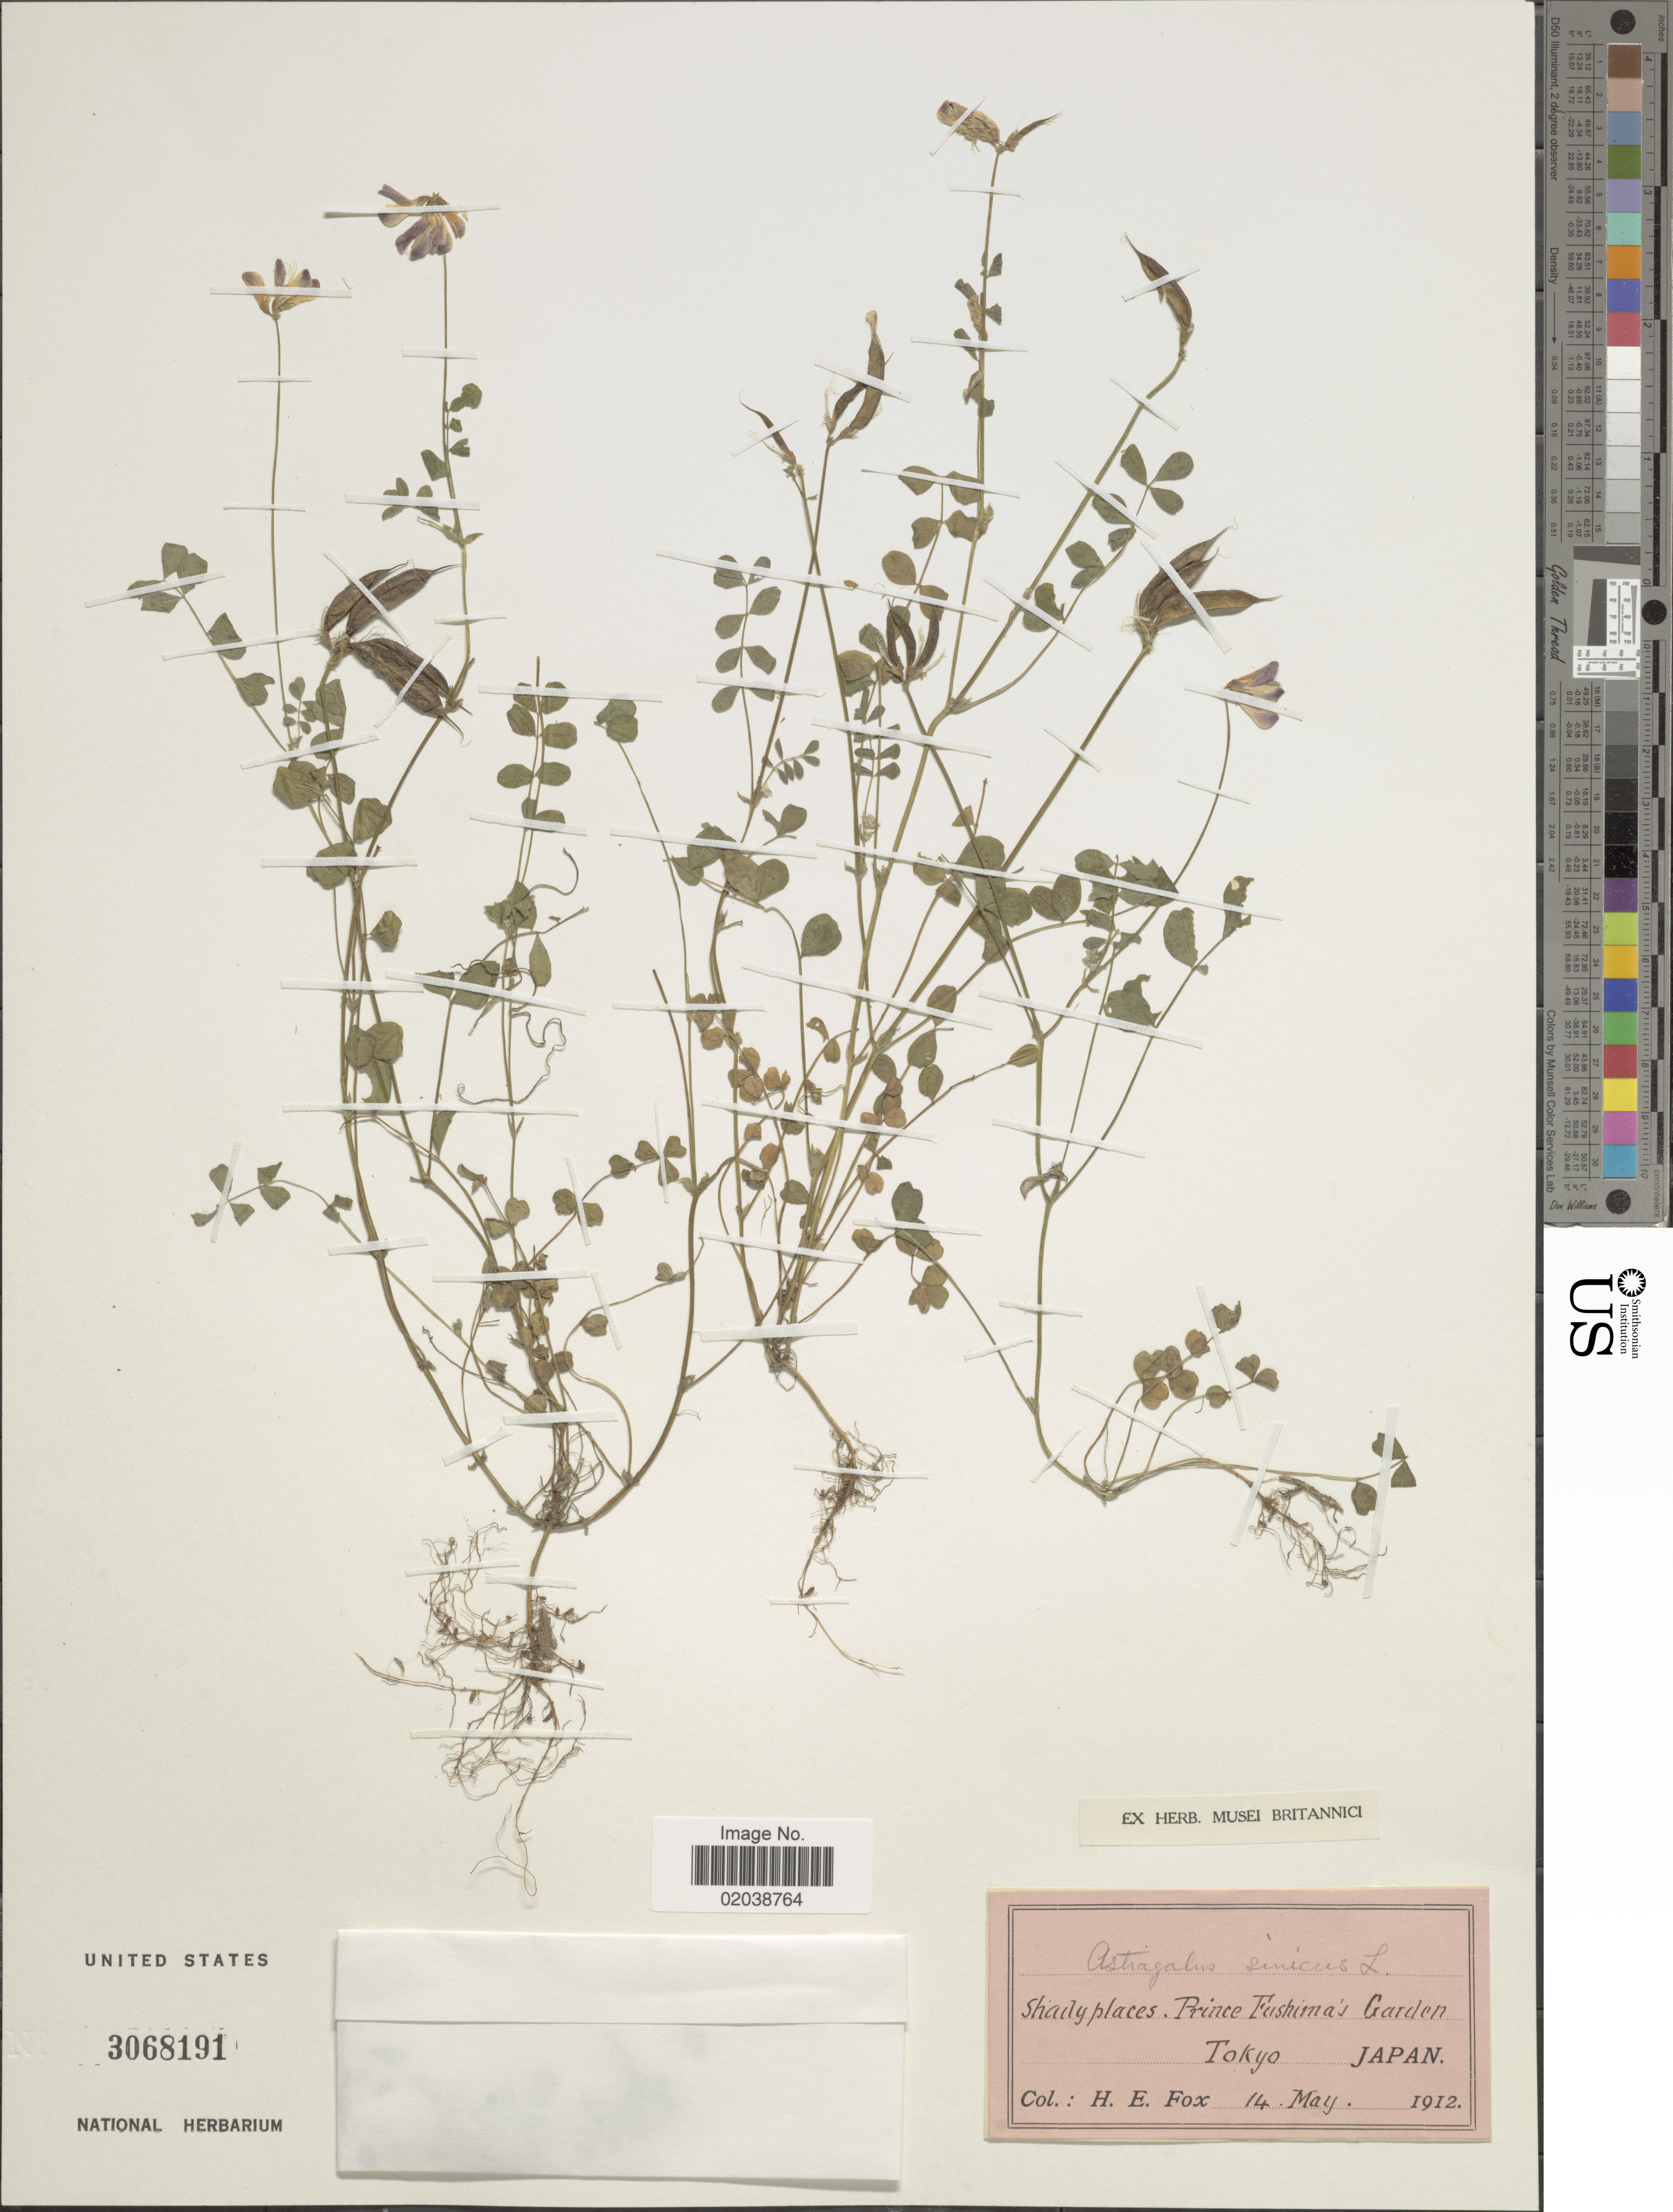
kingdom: Plantae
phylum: Tracheophyta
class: Magnoliopsida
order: Fabales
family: Fabaceae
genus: Astragalus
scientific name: Astragalus sinicus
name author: L.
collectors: H. Fox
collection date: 1912-05-14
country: Japan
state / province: Tokyo, Federal City of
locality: Shady places, Prince Fashimaá Garden, Tokyo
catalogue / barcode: US 3068191